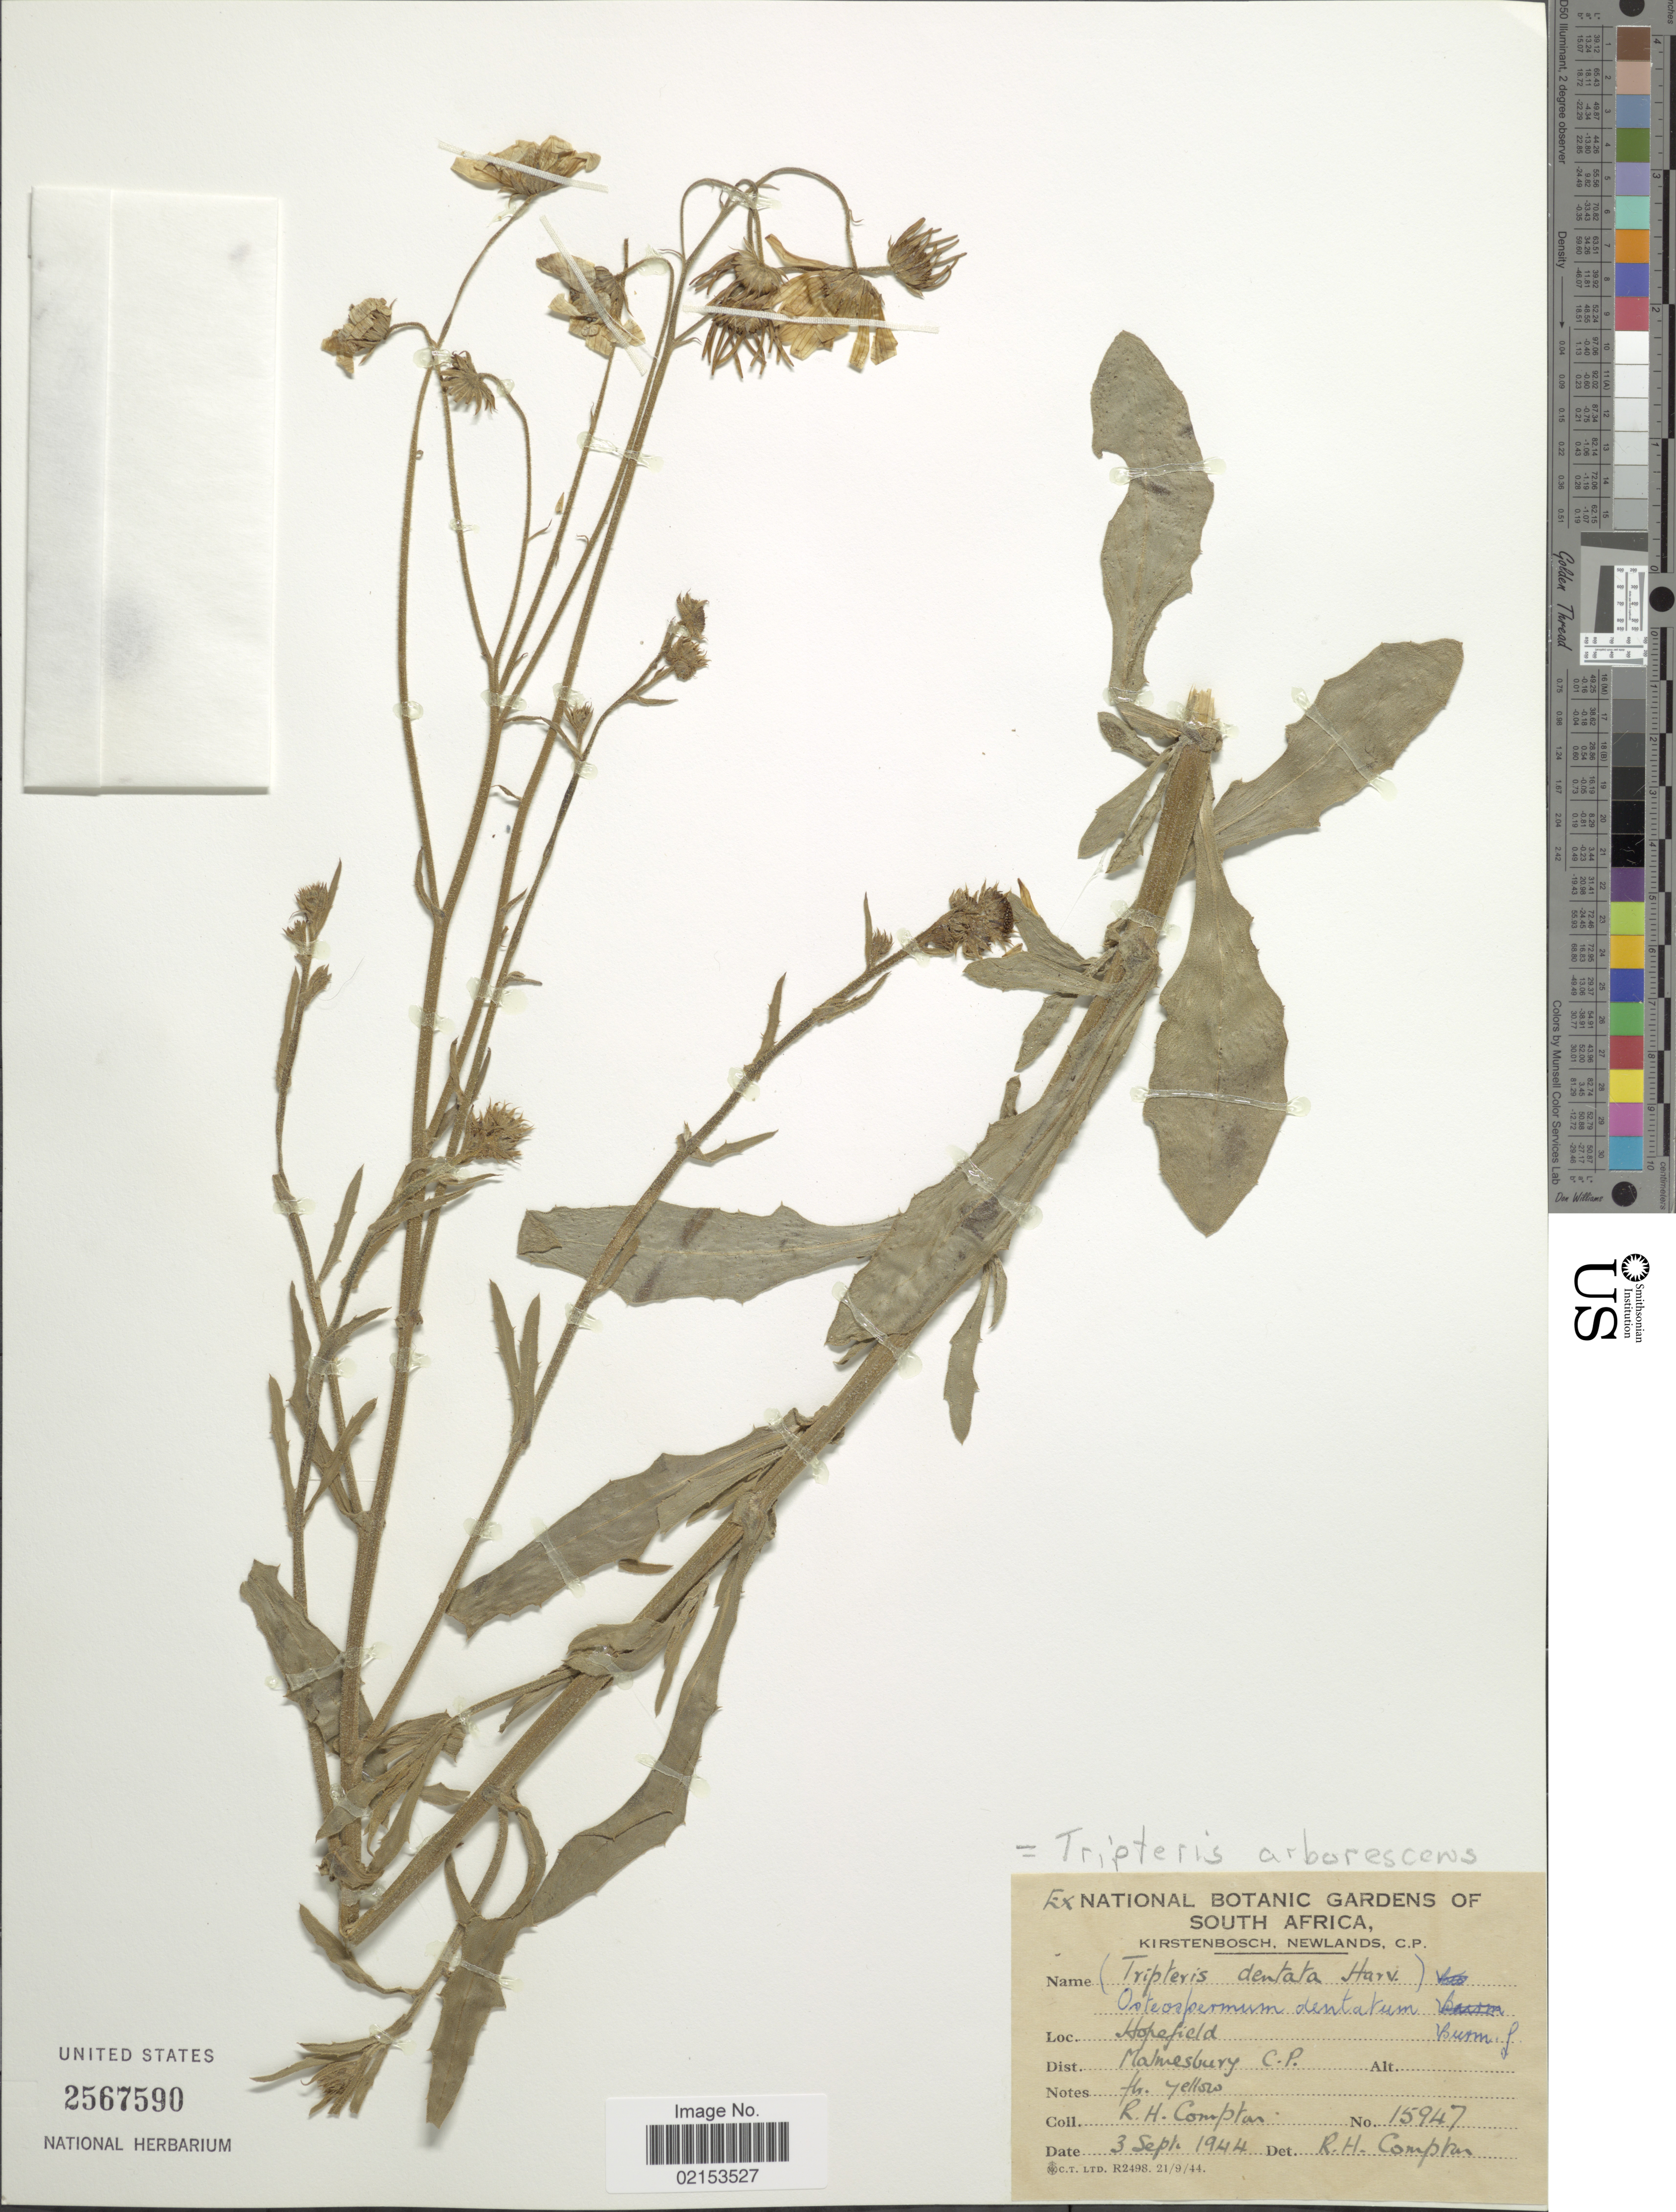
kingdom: Plantae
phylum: Tracheophyta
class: Magnoliopsida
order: Asterales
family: Asteraceae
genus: Tripteris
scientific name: Tripteris dentata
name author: (Burm. f.) Harv.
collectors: R. H. Compton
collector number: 15947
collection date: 1944-09-03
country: South Africa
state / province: Western Cape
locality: Hopefield, Dist. Malmesbury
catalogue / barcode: US 2567590